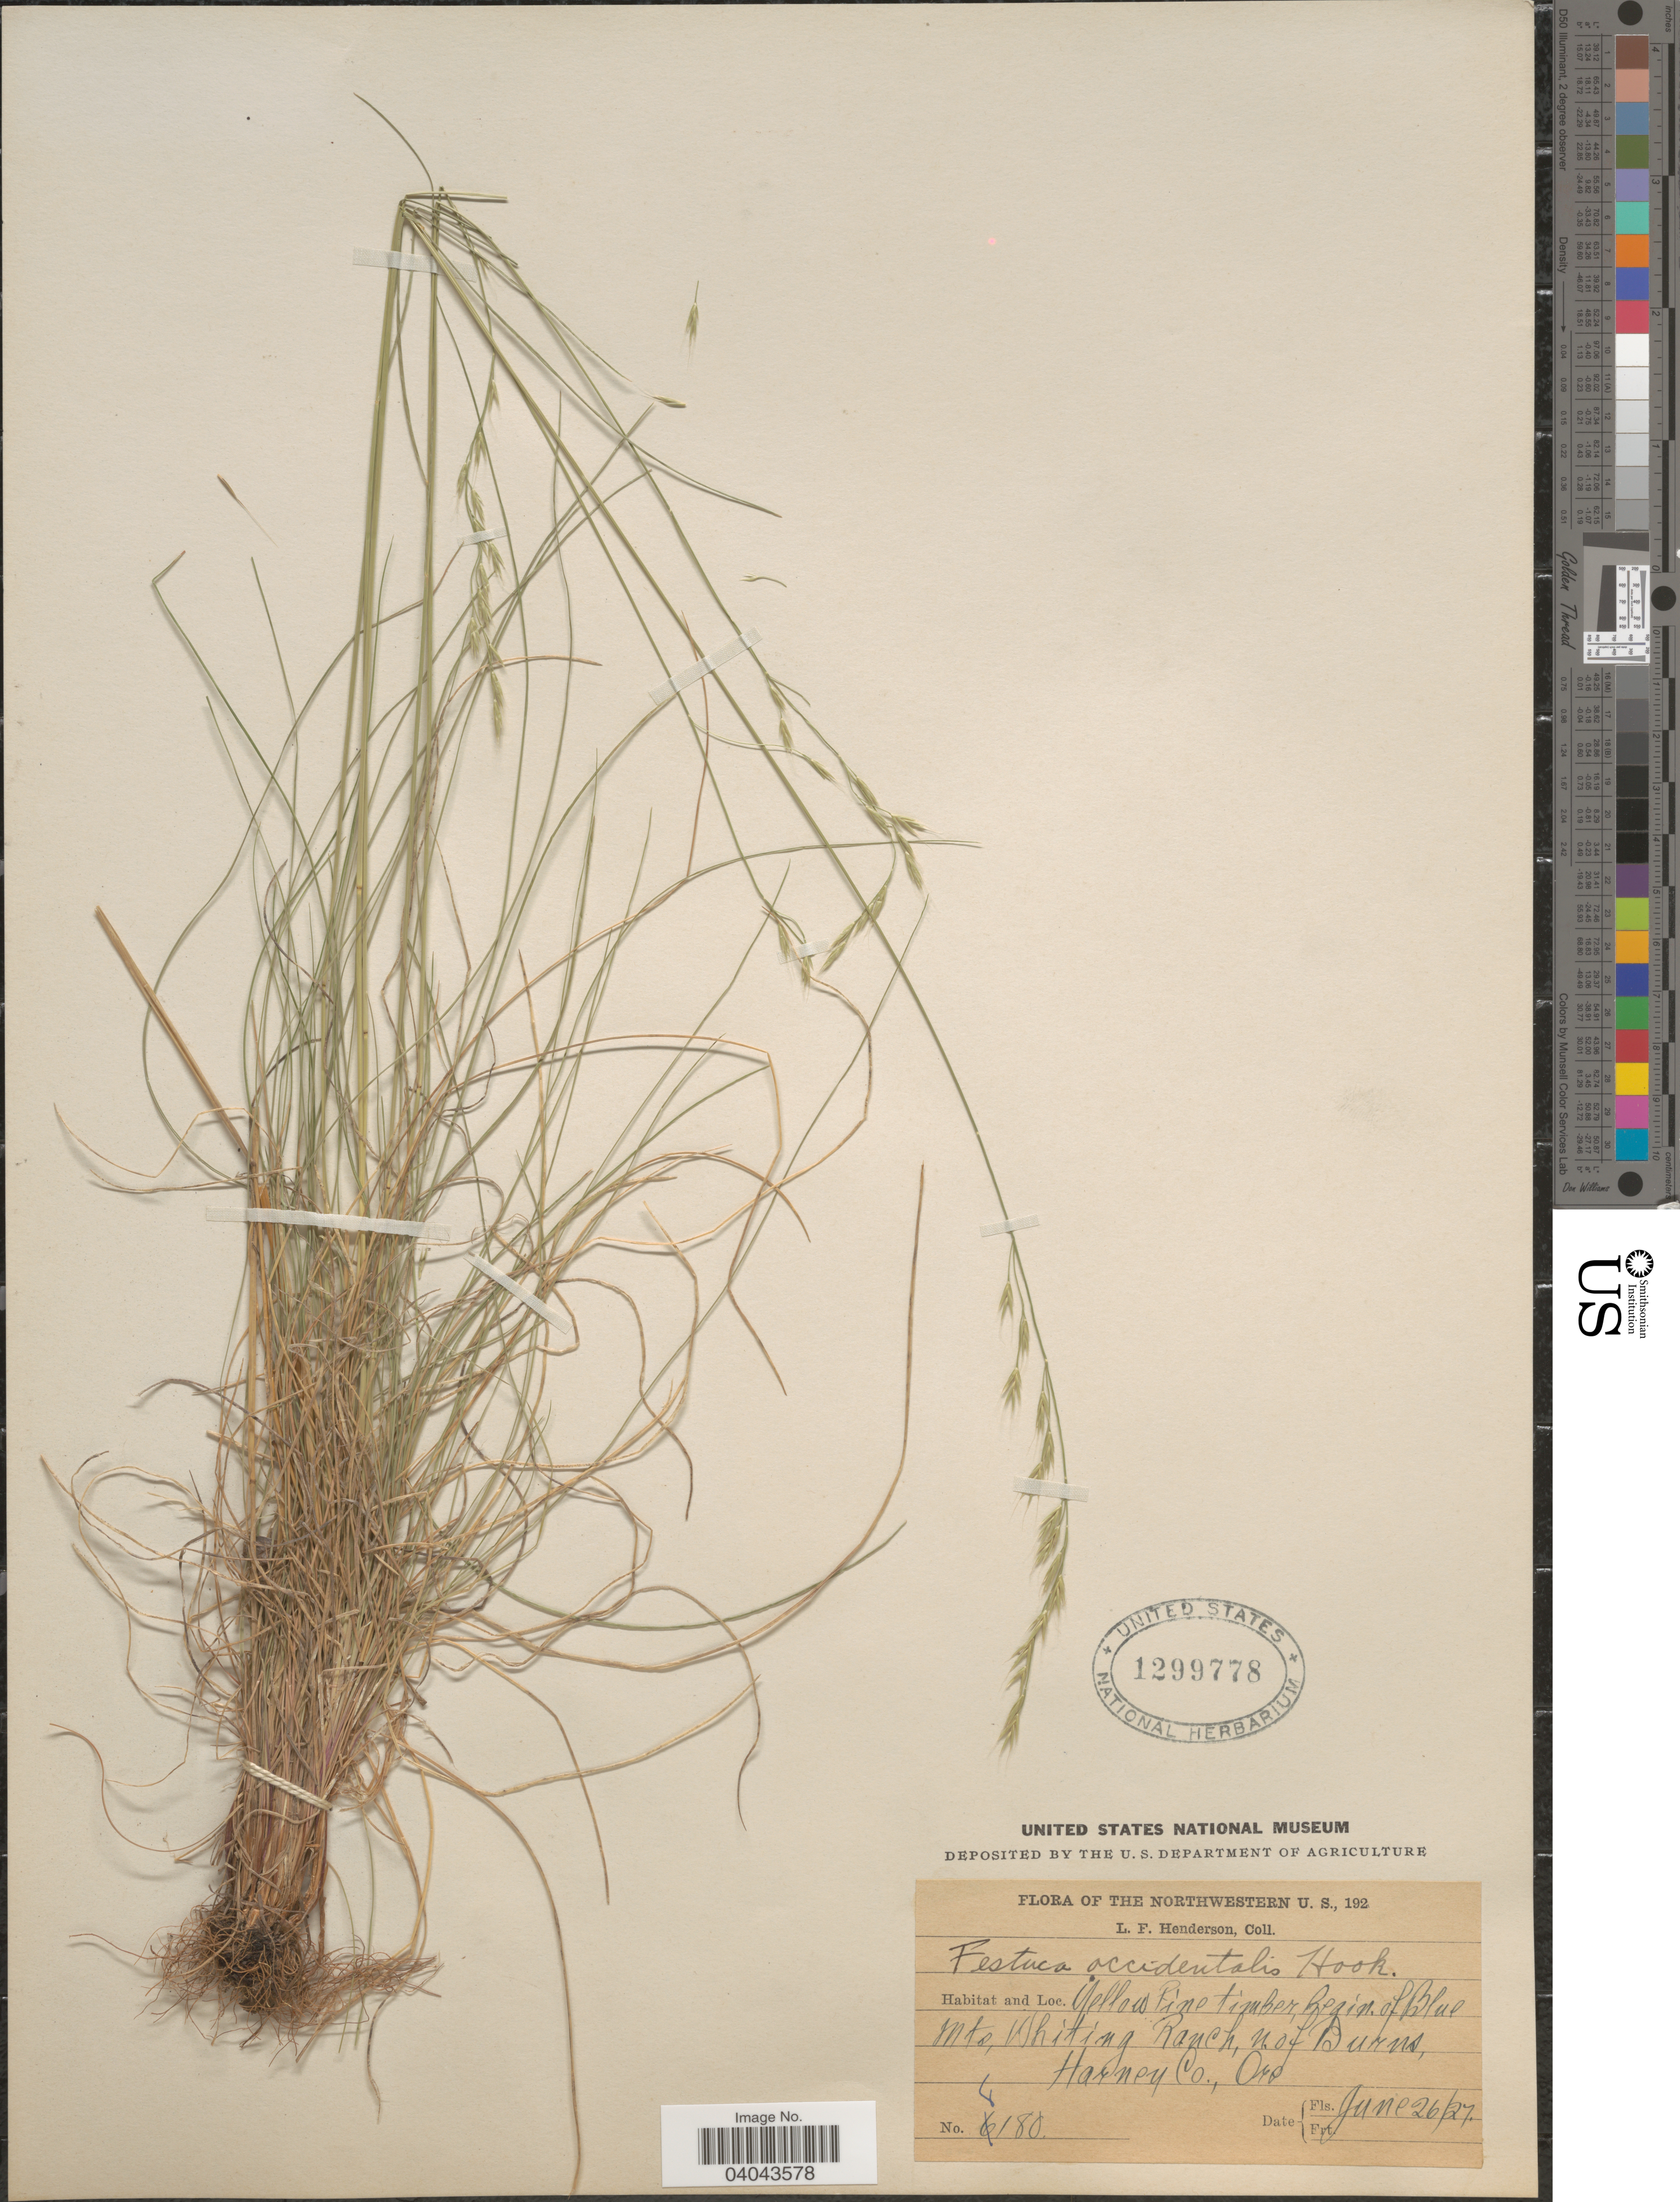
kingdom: Plantae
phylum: Tracheophyta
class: Liliopsida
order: Poales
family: Poaceae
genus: Festuca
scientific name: Festuca occidentalis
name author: Hook.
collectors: L. Henderson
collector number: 8180*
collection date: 1927-06-26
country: United States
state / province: Oregon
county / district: Harney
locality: Yellow Pine timber, Begin of Blue Mts. Whiting Ranch, n. of Burns, Harney Co.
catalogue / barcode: US 1299778